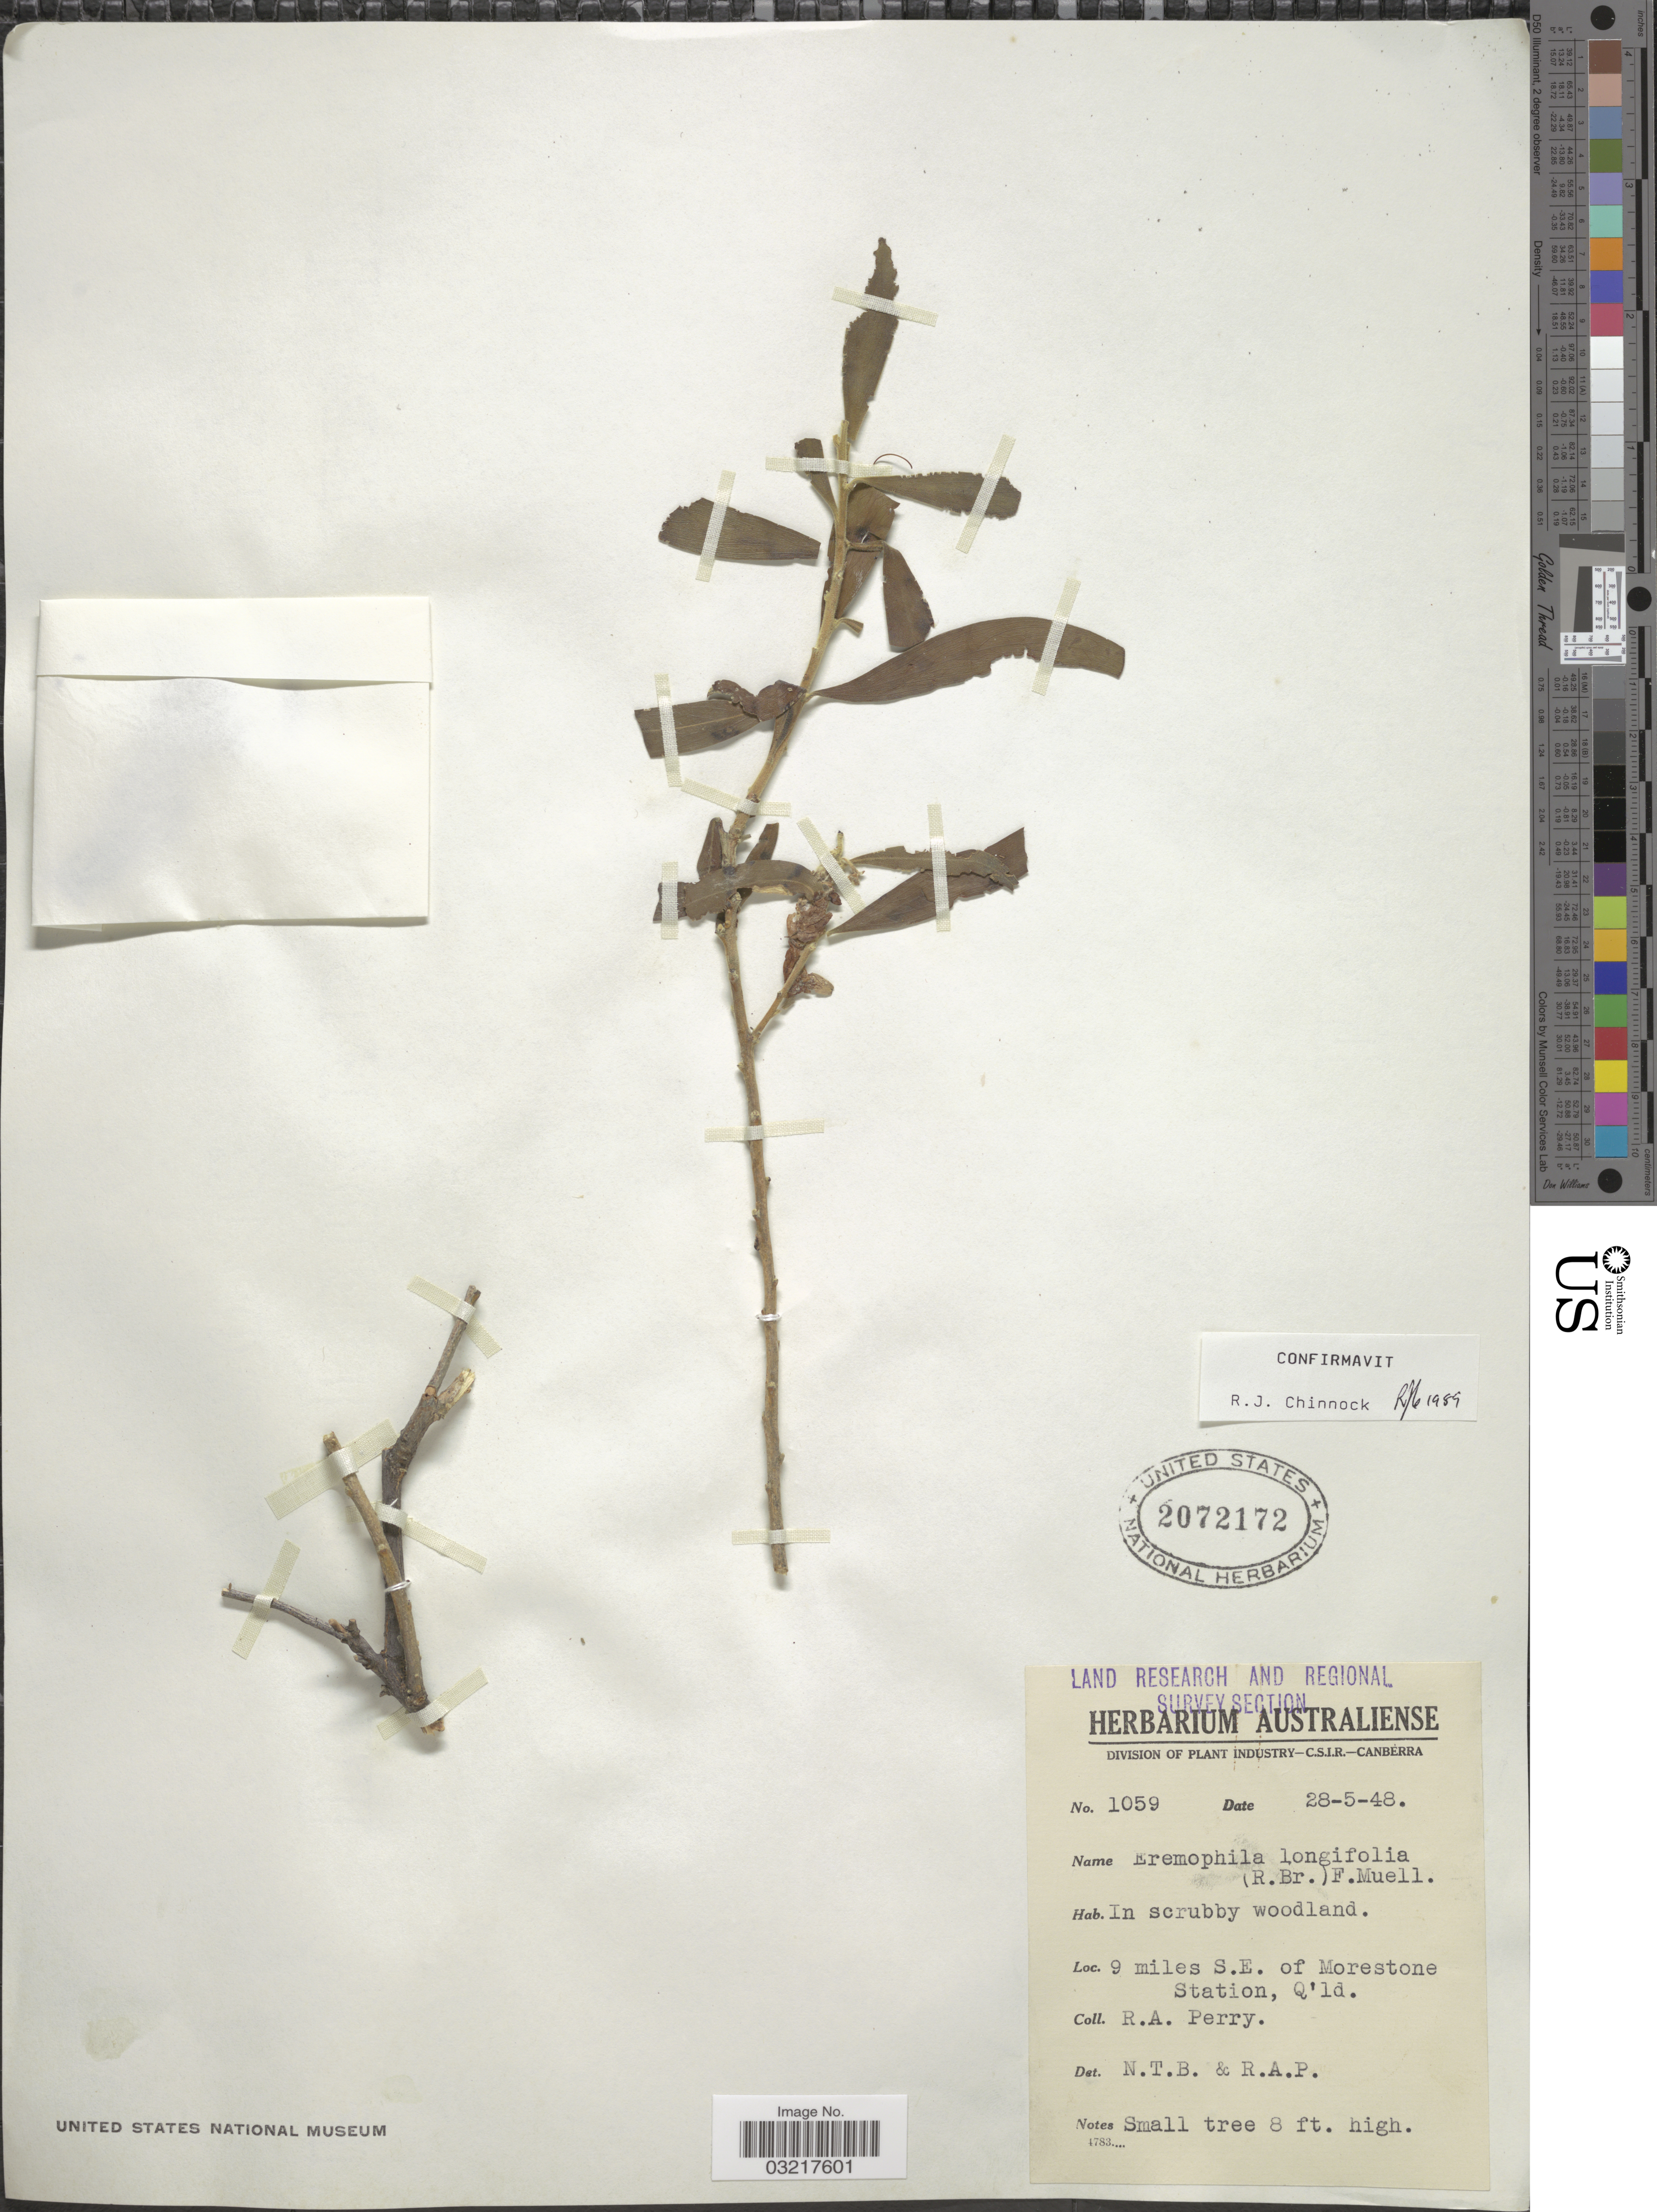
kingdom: Plantae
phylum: Tracheophyta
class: Magnoliopsida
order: Lamiales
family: Scrophulariaceae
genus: Eremophila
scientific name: Eremophila longifolia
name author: (R. Br.) F. Muell.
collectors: Perry, R. A.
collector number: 1059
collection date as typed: Transcribed d/m/y: 28/5/48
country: Australia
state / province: Queensland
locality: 9 miles S.E. of Morestone Station, Q' ld.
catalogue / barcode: US 2072172